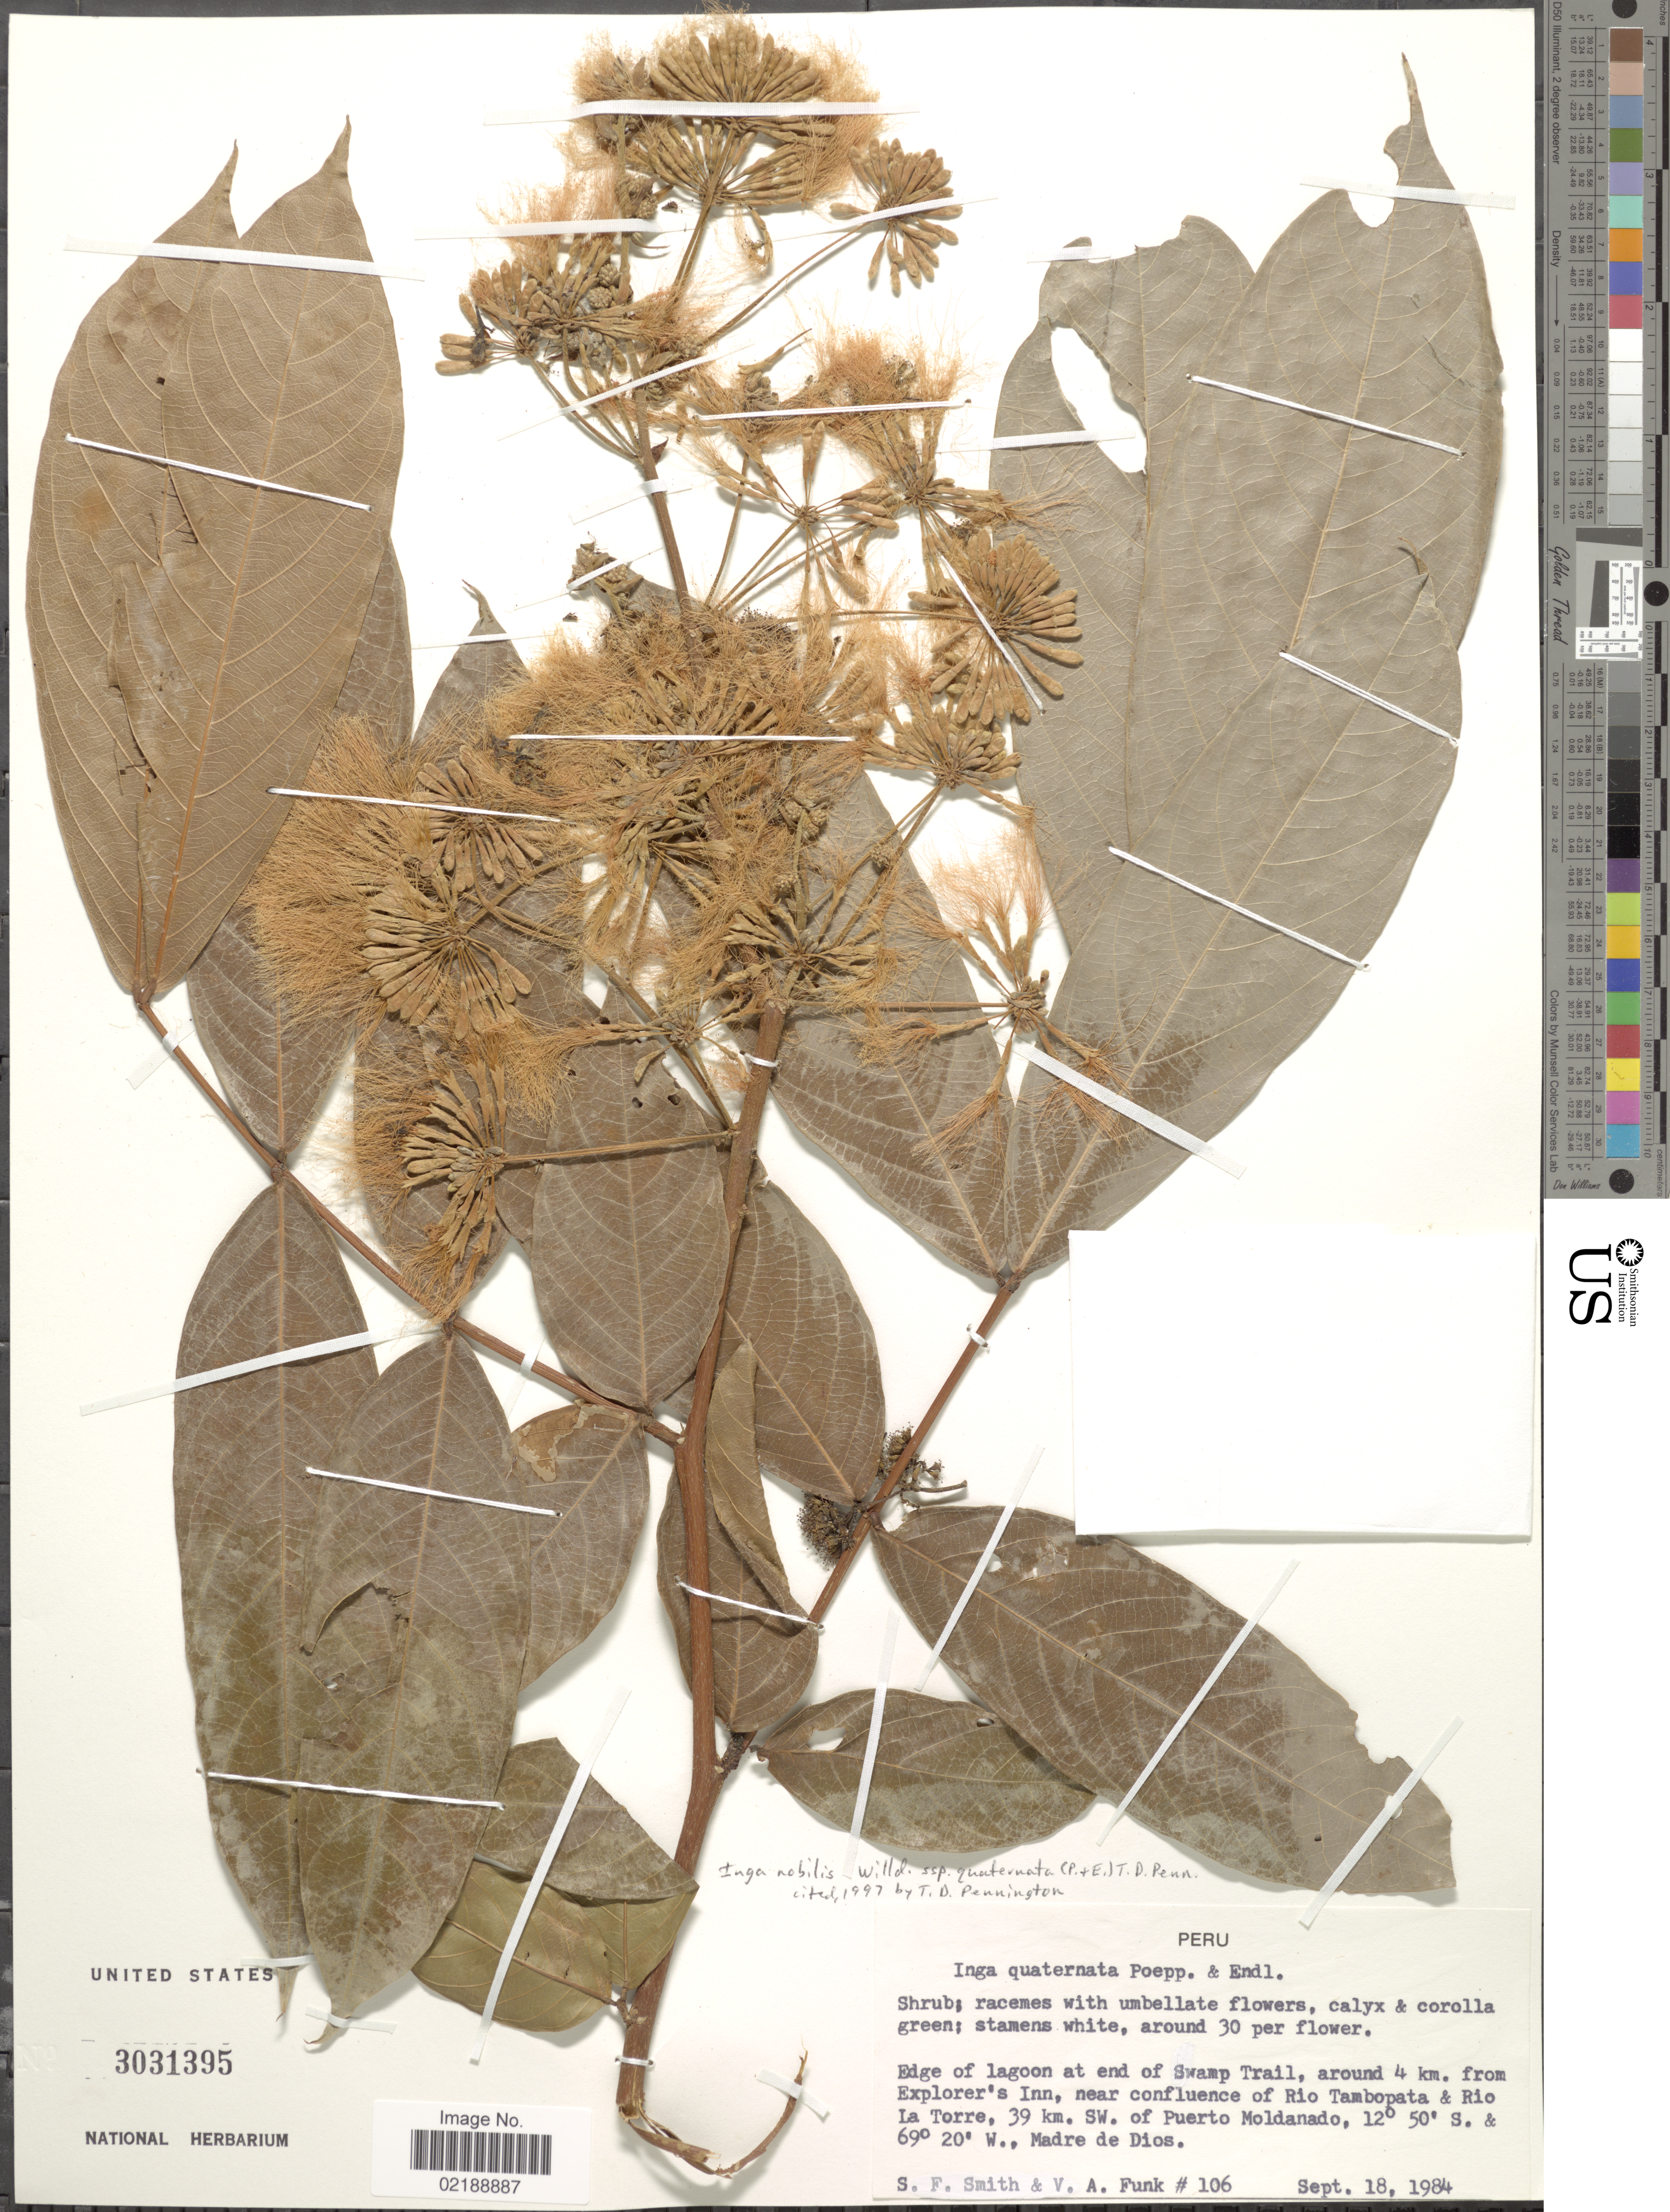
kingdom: Plantae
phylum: Tracheophyta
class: Magnoliopsida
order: Fabales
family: Fabaceae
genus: Inga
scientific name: Inga nobilis subsp. quaternata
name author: (Poepp. & Endl.) T.D. Penn.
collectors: S.F. Smith & V. Funk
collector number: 106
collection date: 1984-09-18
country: Peru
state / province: Madre de Dios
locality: Edge of lagoon at end of Swamp Trail, around 4 km from Explorer's Inn, near confluence of Rio Tambopata & Rio La Torre, 39 km SW of Puerto Moldanado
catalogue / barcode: US 3031395